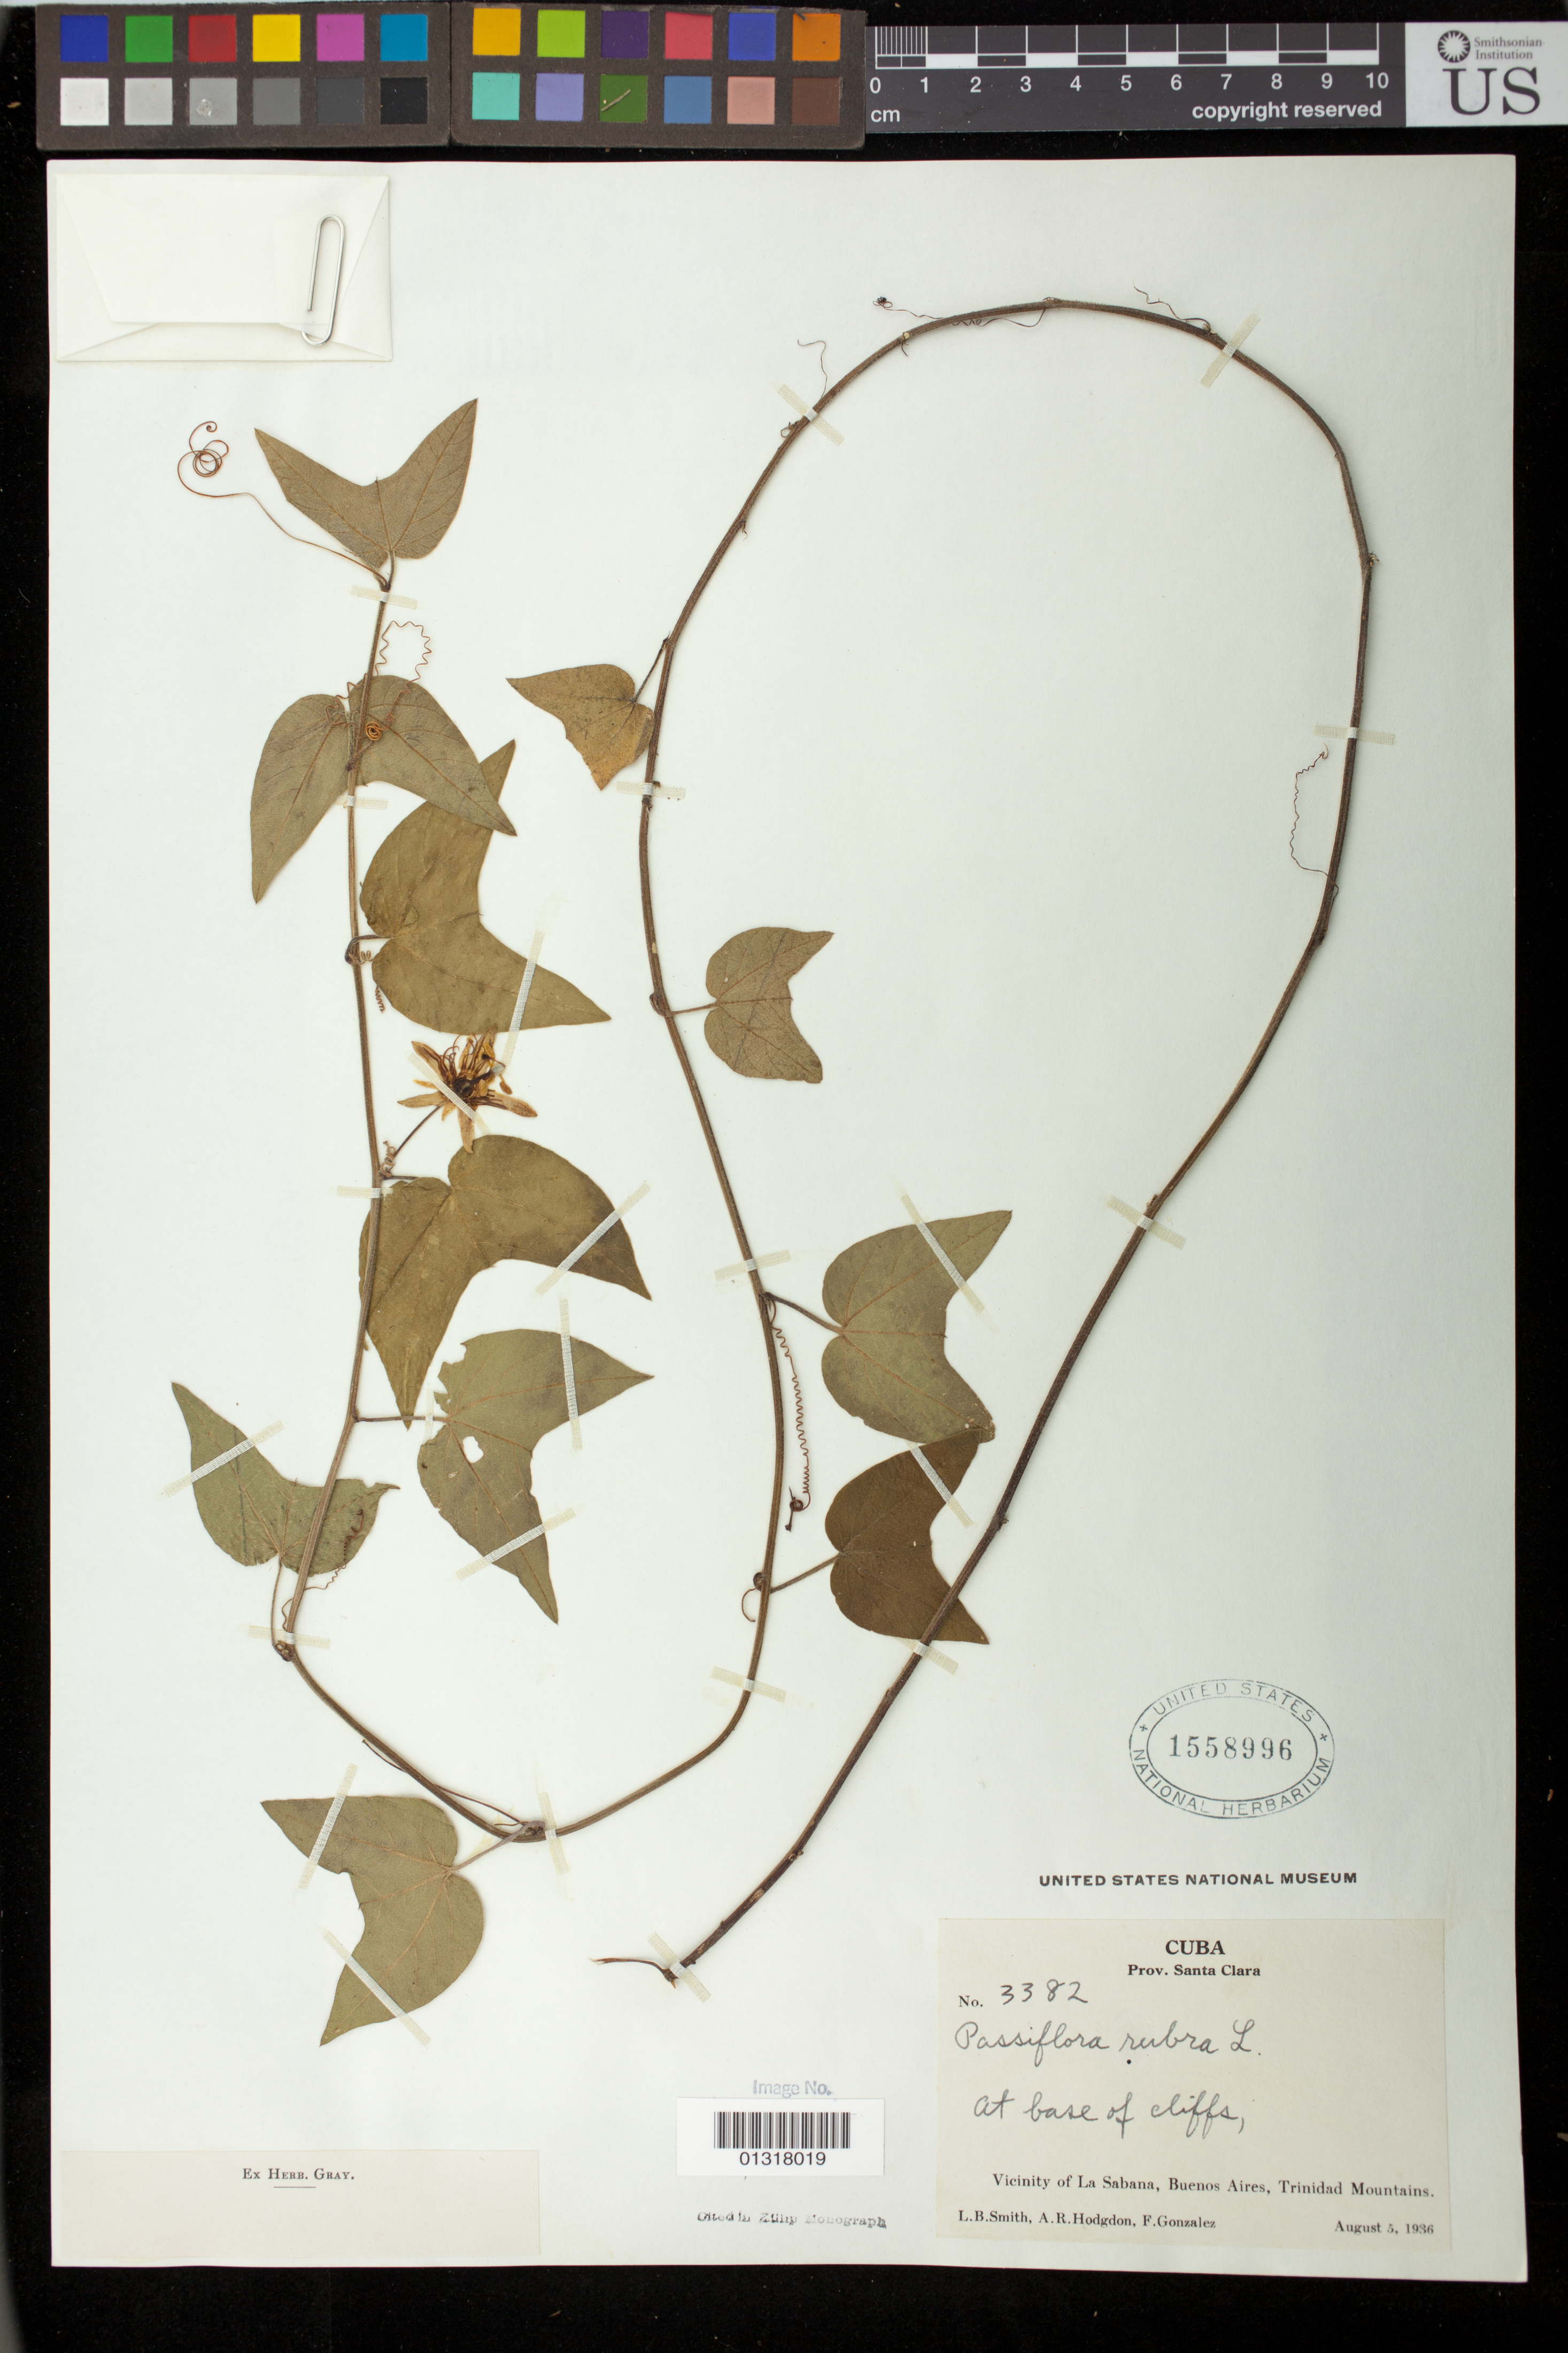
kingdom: Plantae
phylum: Tracheophyta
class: Magnoliopsida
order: Malpighiales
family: Passifloraceae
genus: Passiflora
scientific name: Passiflora rubra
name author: L.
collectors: L. Smith, A. R. Hodgdon & F. Gonzalez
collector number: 3382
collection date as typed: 05 Aug 1936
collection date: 1936-08-05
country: Cuba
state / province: Las Villas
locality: Vicinity of La Sabana, Buenos Aires, Trinidad Mountains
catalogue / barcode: US 1558996